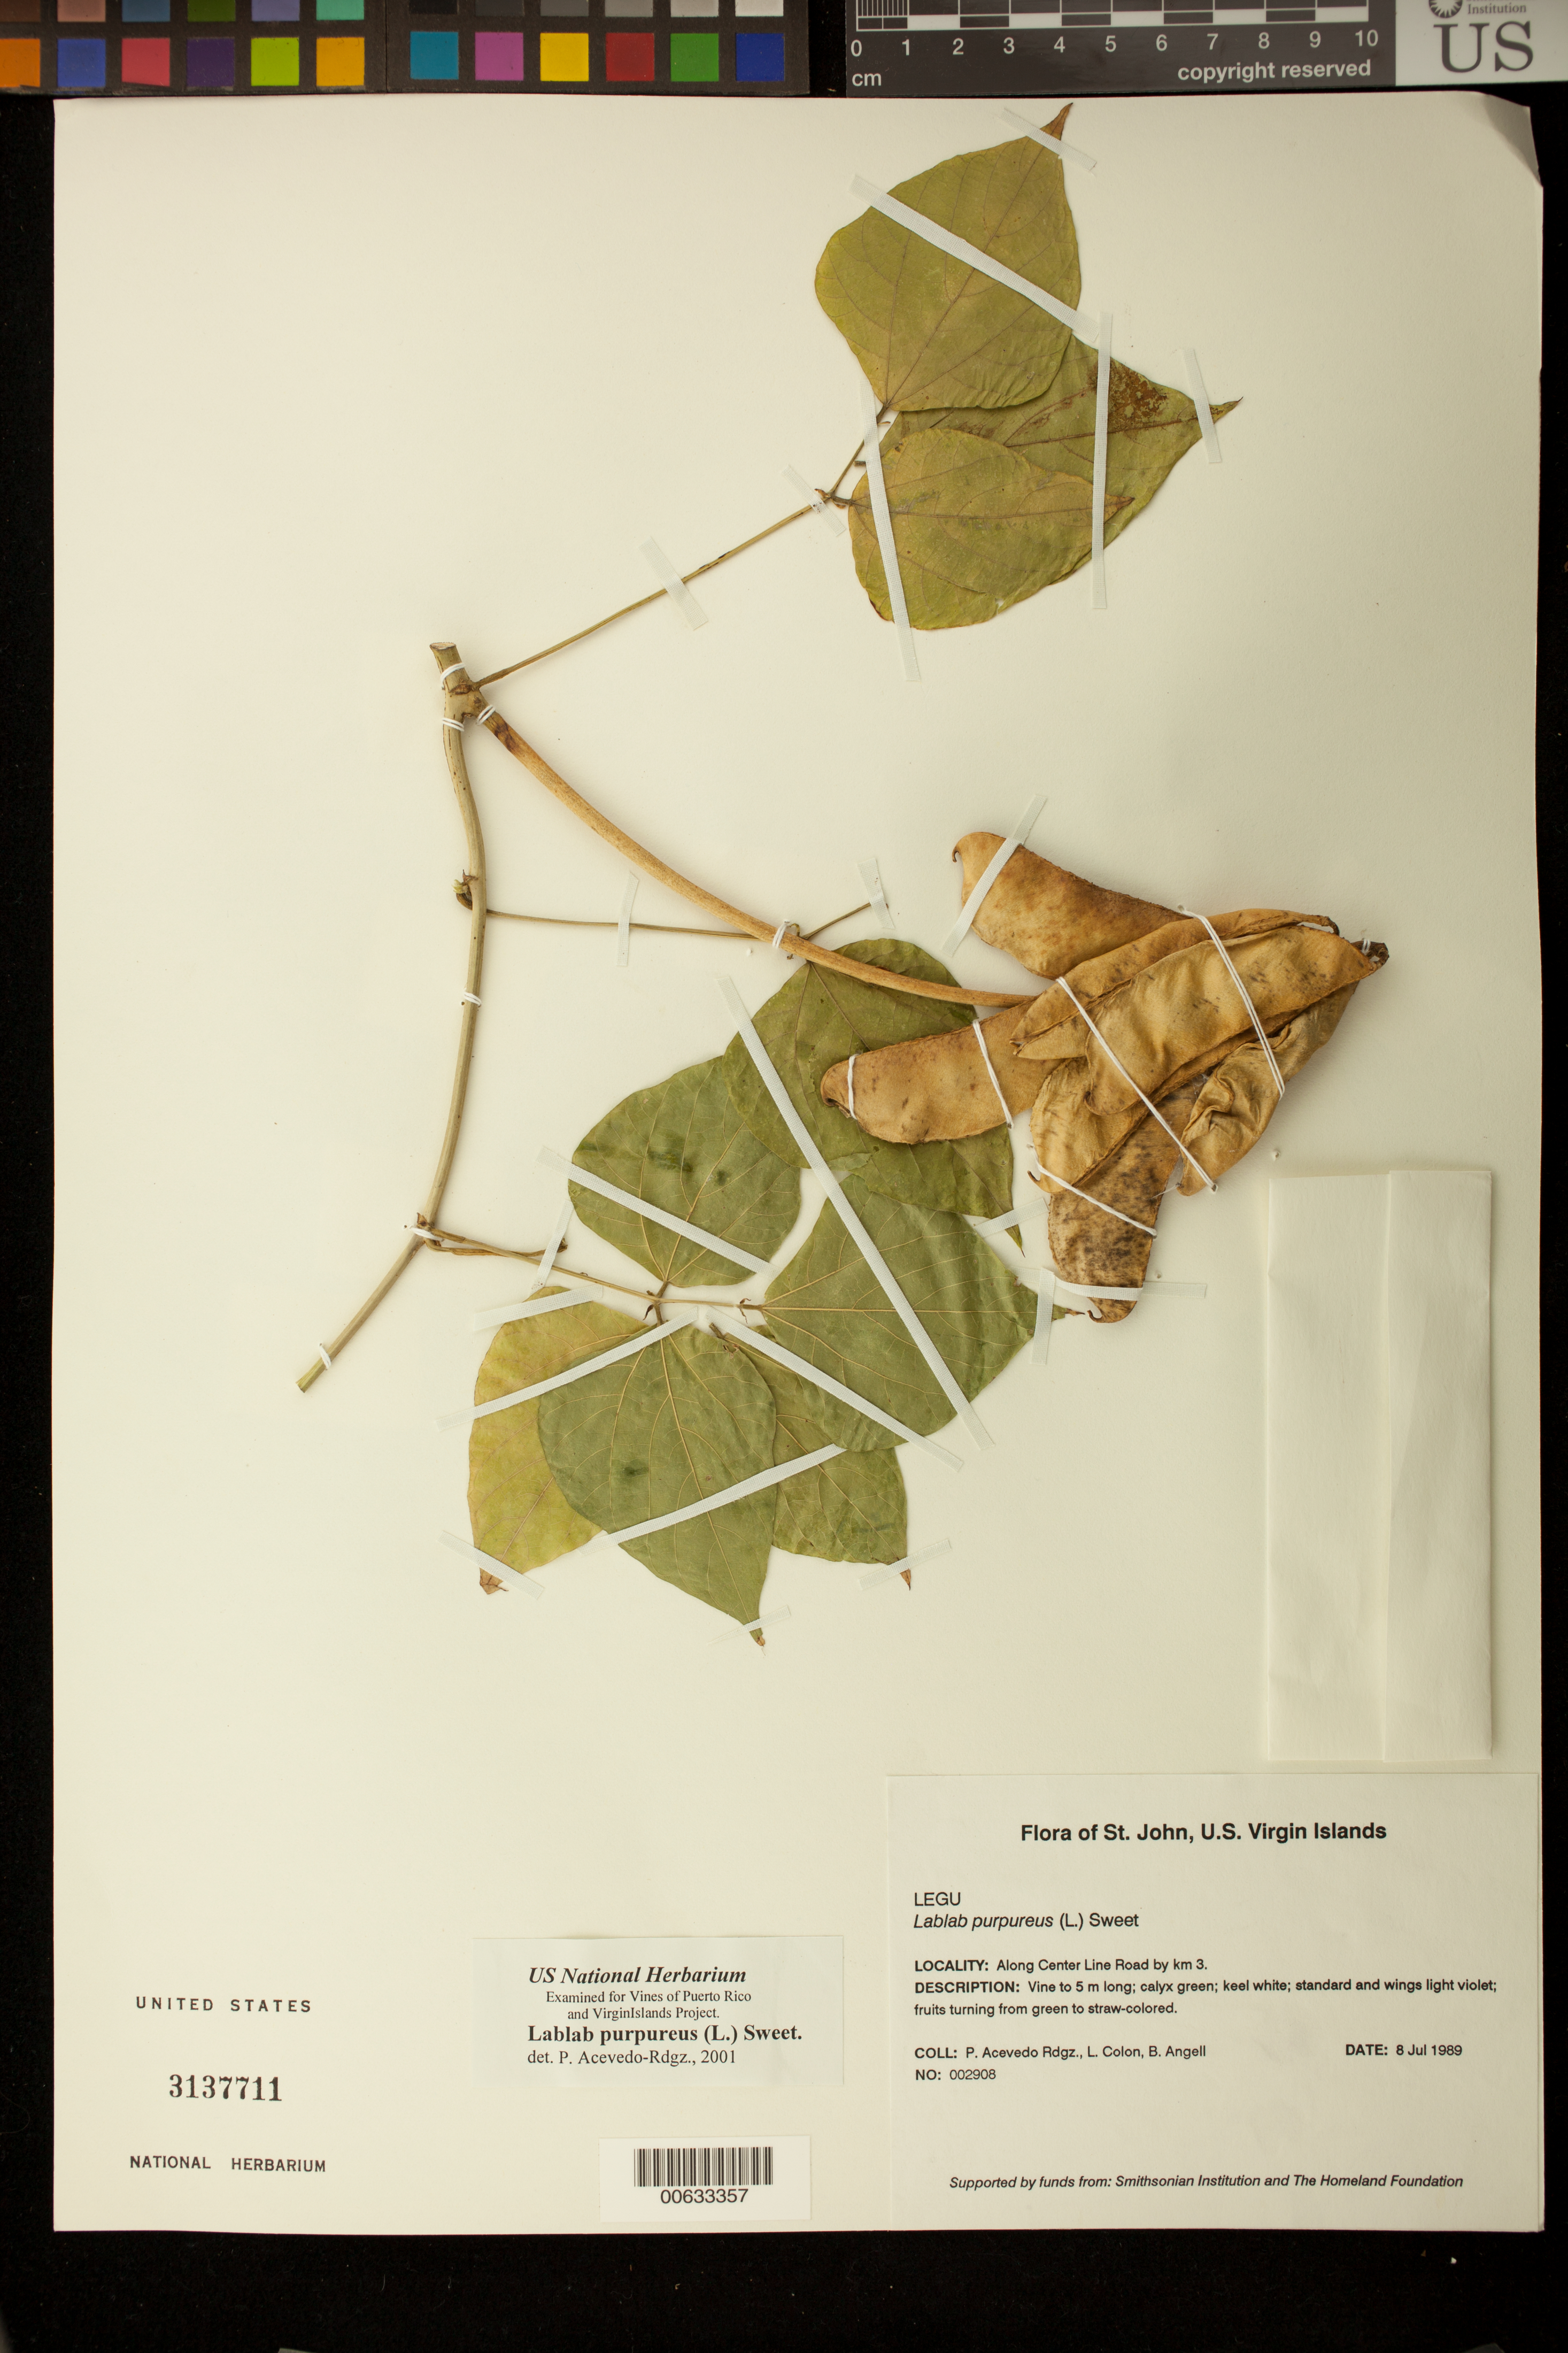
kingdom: Plantae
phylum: Tracheophyta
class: Magnoliopsida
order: Fabales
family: Fabaceae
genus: Lablab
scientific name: Lablab purpureus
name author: (L.) Sweet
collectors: P. Acevedo-Rodr., L. Colon & Bobbi Angell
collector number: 2908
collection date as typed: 08 Jul 1989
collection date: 1989-07-08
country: U.S. Virgin Islands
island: St. John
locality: Cruz Bay Quarter, along Center Line Road by km 3.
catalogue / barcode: US 3137711